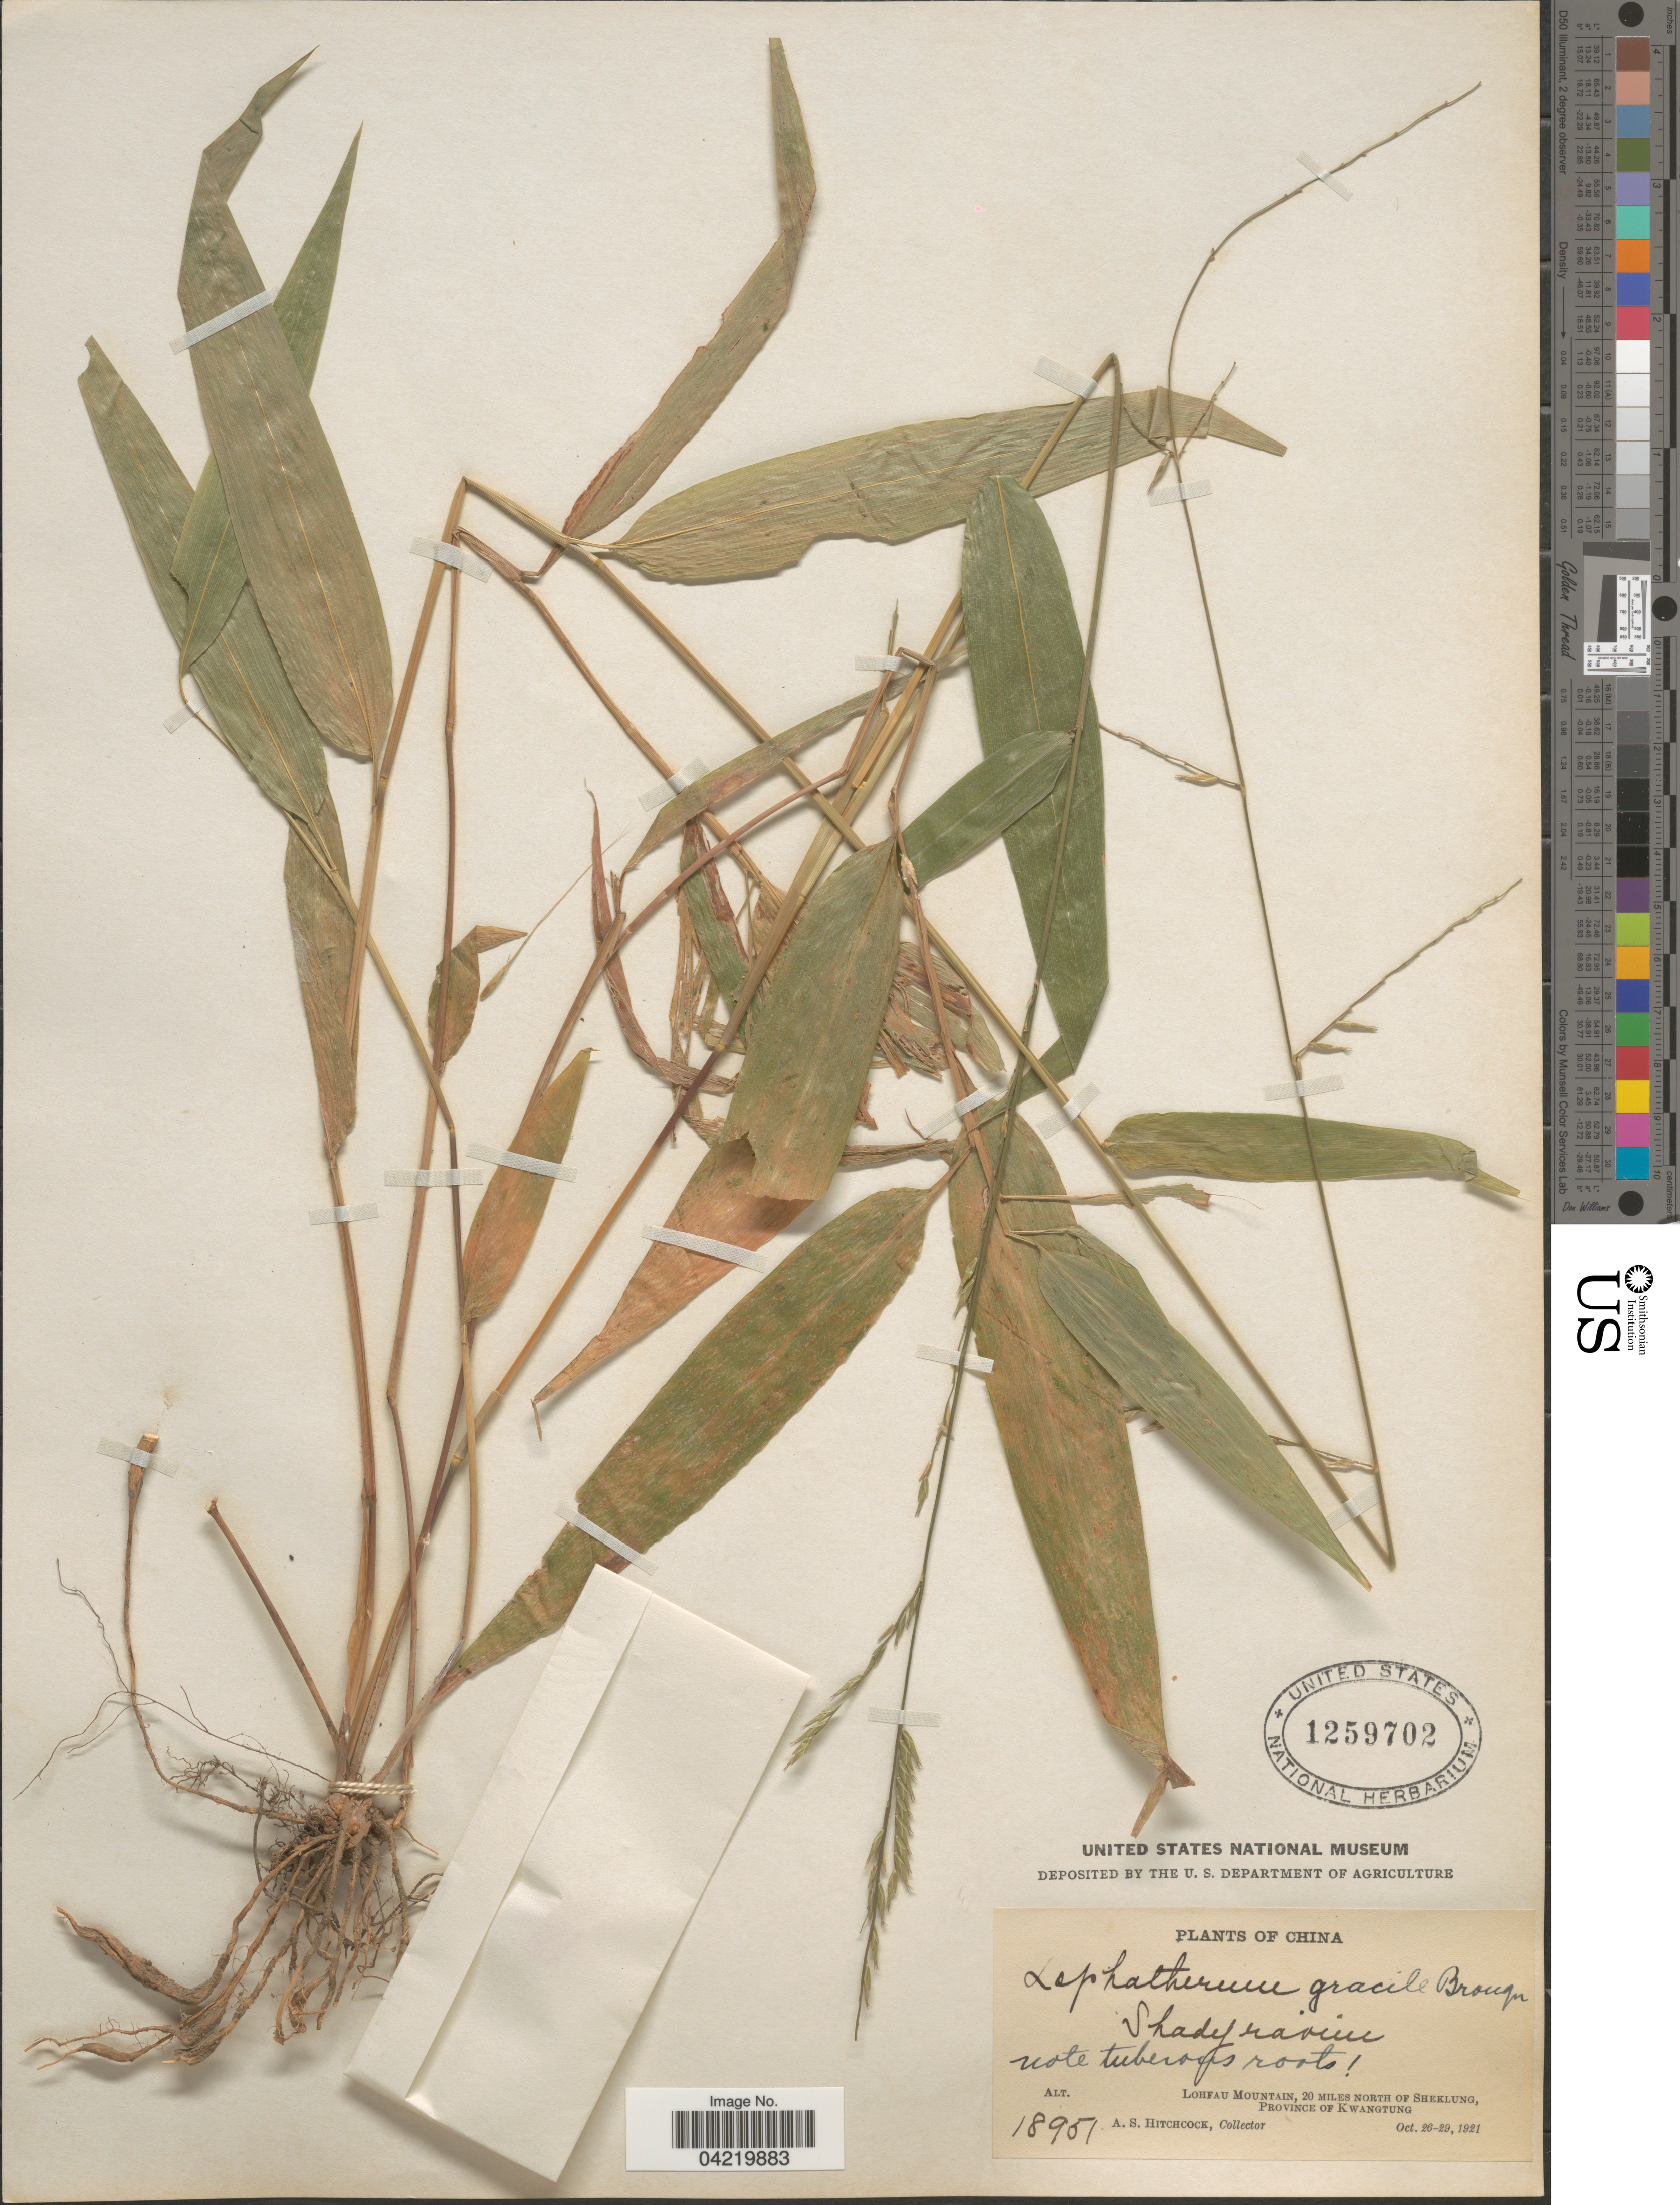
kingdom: Plantae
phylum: Tracheophyta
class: Liliopsida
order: Poales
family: Poaceae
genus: Lophatherum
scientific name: Lophatherum gracile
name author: Brongn.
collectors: A. S. Hitchcock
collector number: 18951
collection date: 1921-10-26/1921-10-29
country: China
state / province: Guangdong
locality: Lohfau Mountain, 20 miles north of Sheklung, Province of Kwangtung.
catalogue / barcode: US 1259702